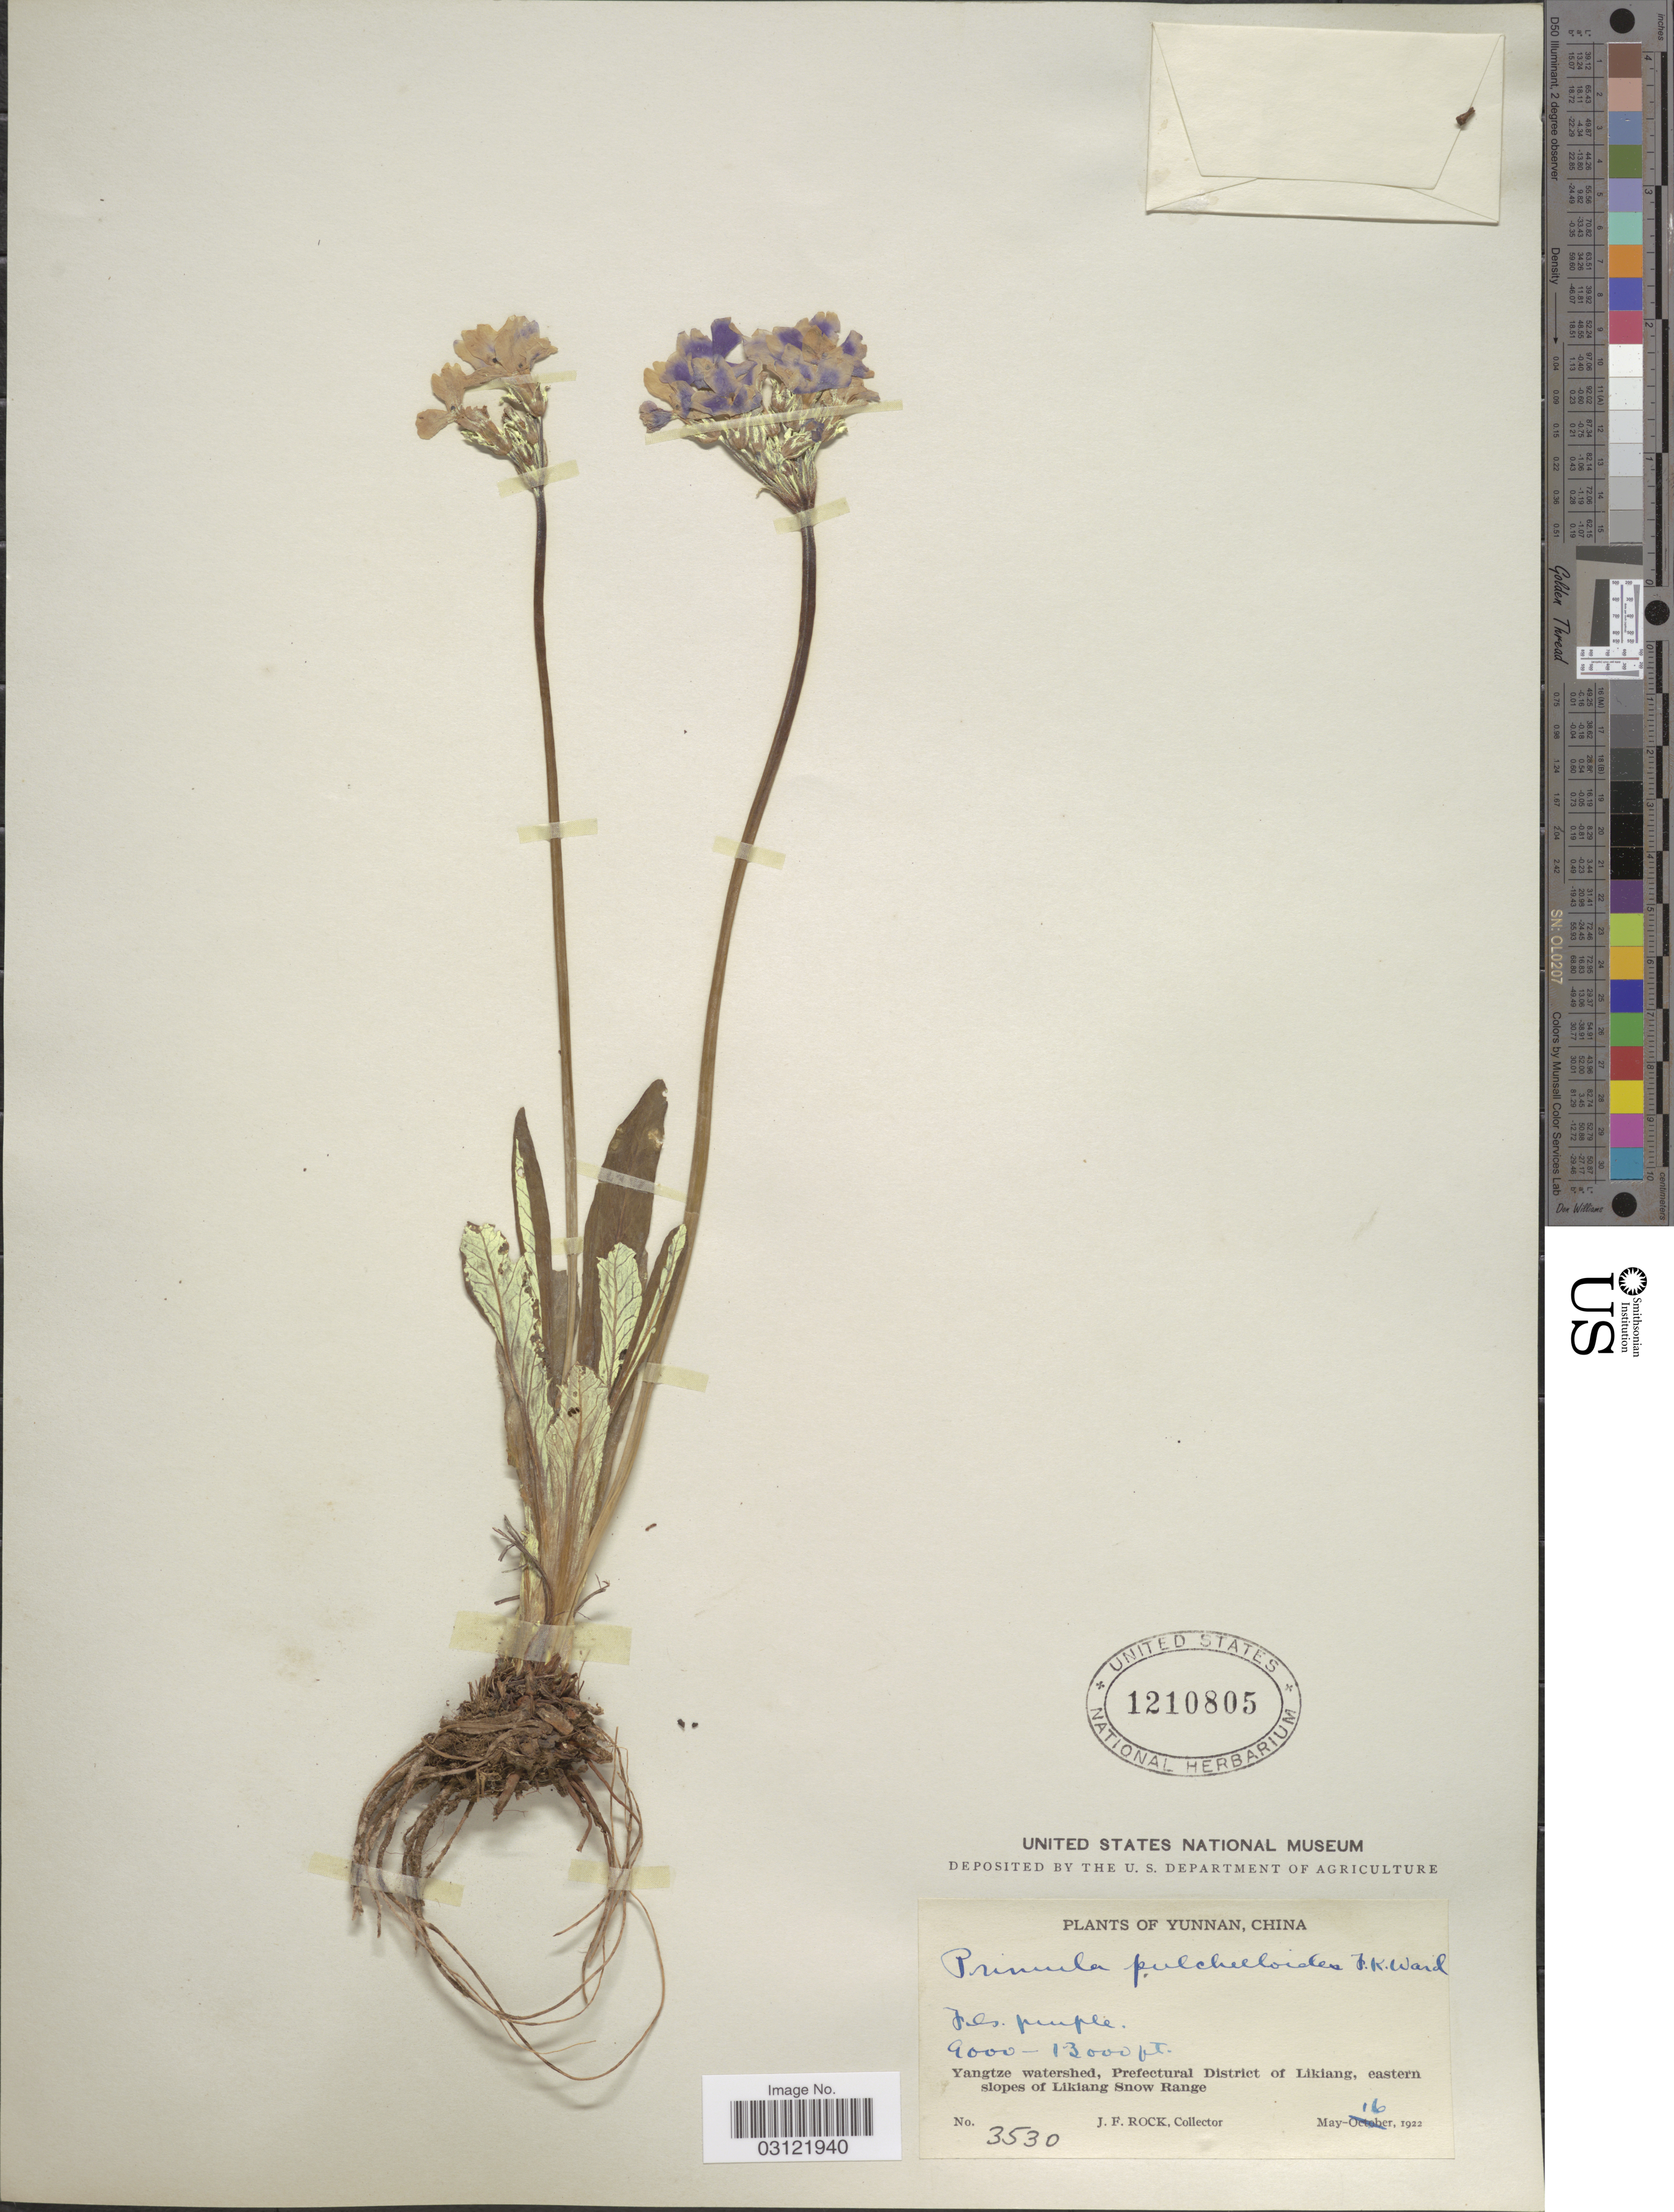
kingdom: Plantae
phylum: Tracheophyta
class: Magnoliopsida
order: Ericales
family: Primulaceae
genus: Primula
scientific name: Primula pulchelloides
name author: Kingdon-Ward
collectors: J. Rock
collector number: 3530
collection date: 1922-05-16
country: China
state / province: Yunnan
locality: Yangtze watershed, Prefectural District of Likiang, eastern slopes of Likiang Snow Range.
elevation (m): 2743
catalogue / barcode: US 1210805